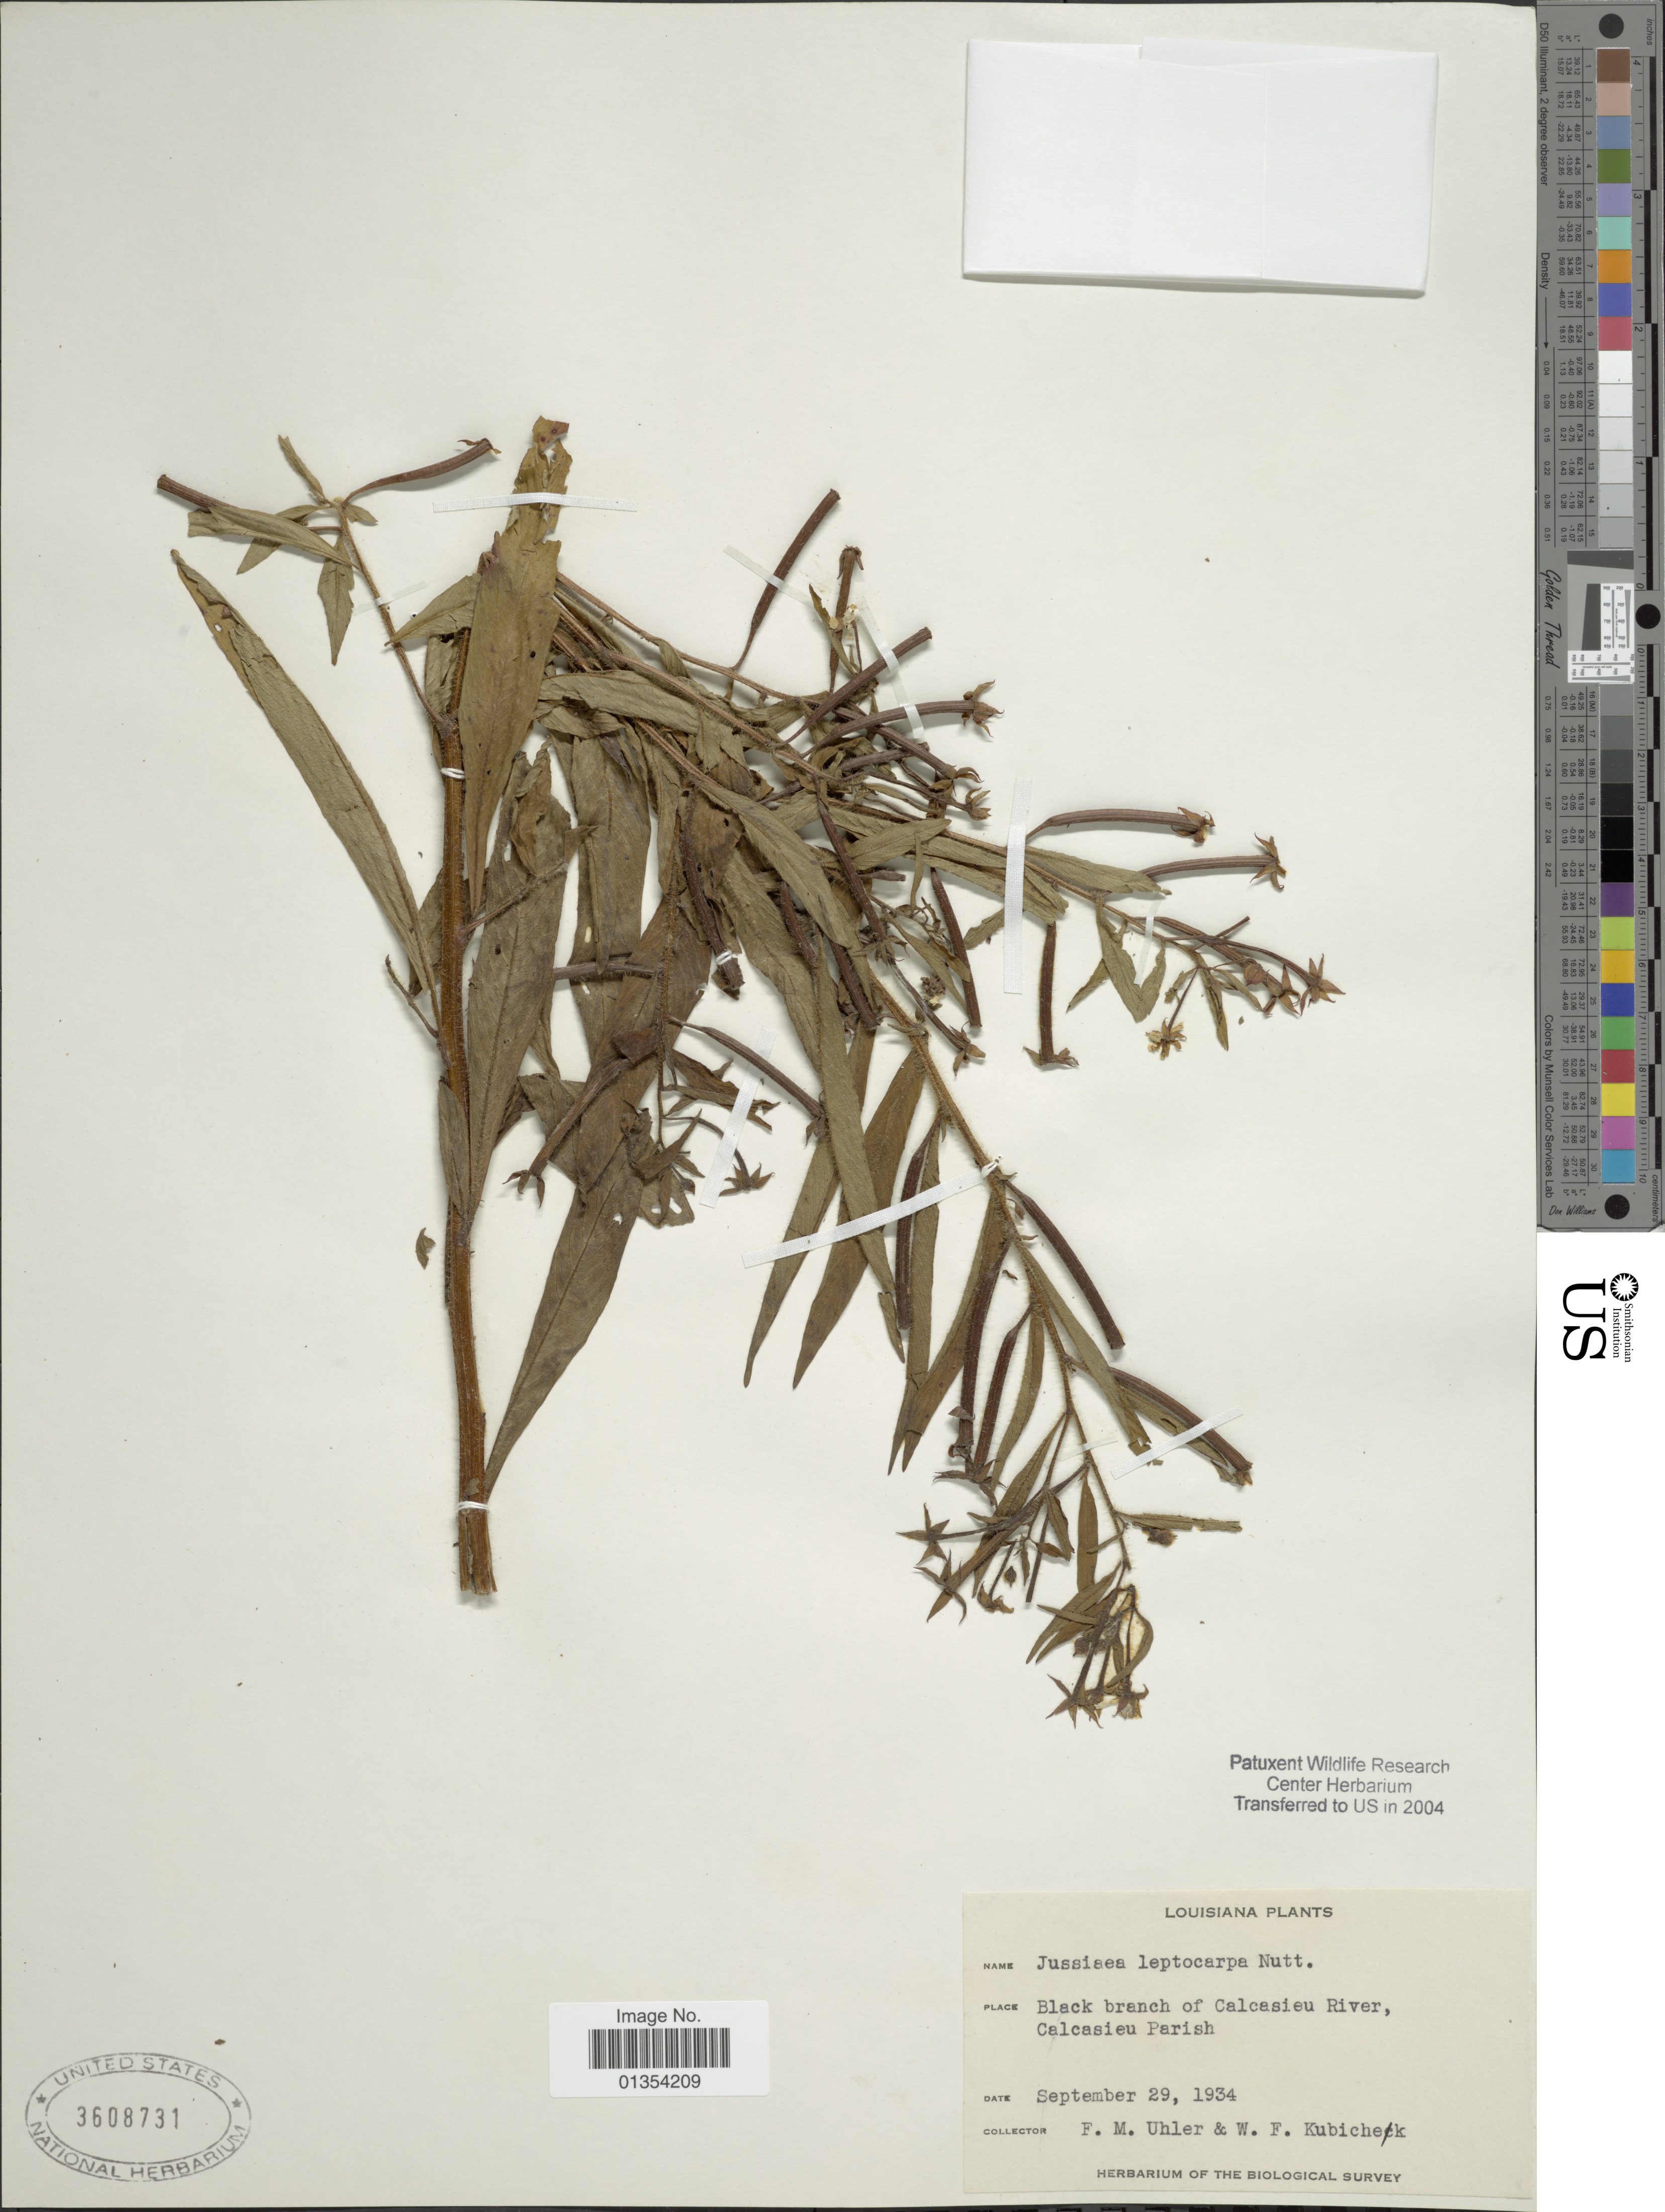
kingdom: Plantae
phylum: Tracheophyta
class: Magnoliopsida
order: Myrtales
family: Onagraceae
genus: Ludwigia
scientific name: Ludwigia leptocarpa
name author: (Nutt.) H. Hara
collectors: F. M. Uhler & W. Kubichek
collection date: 1934-09-29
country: United States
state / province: Louisiana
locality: Black branch of Calcasie River, Calcasieu Parish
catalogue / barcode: US 3608731